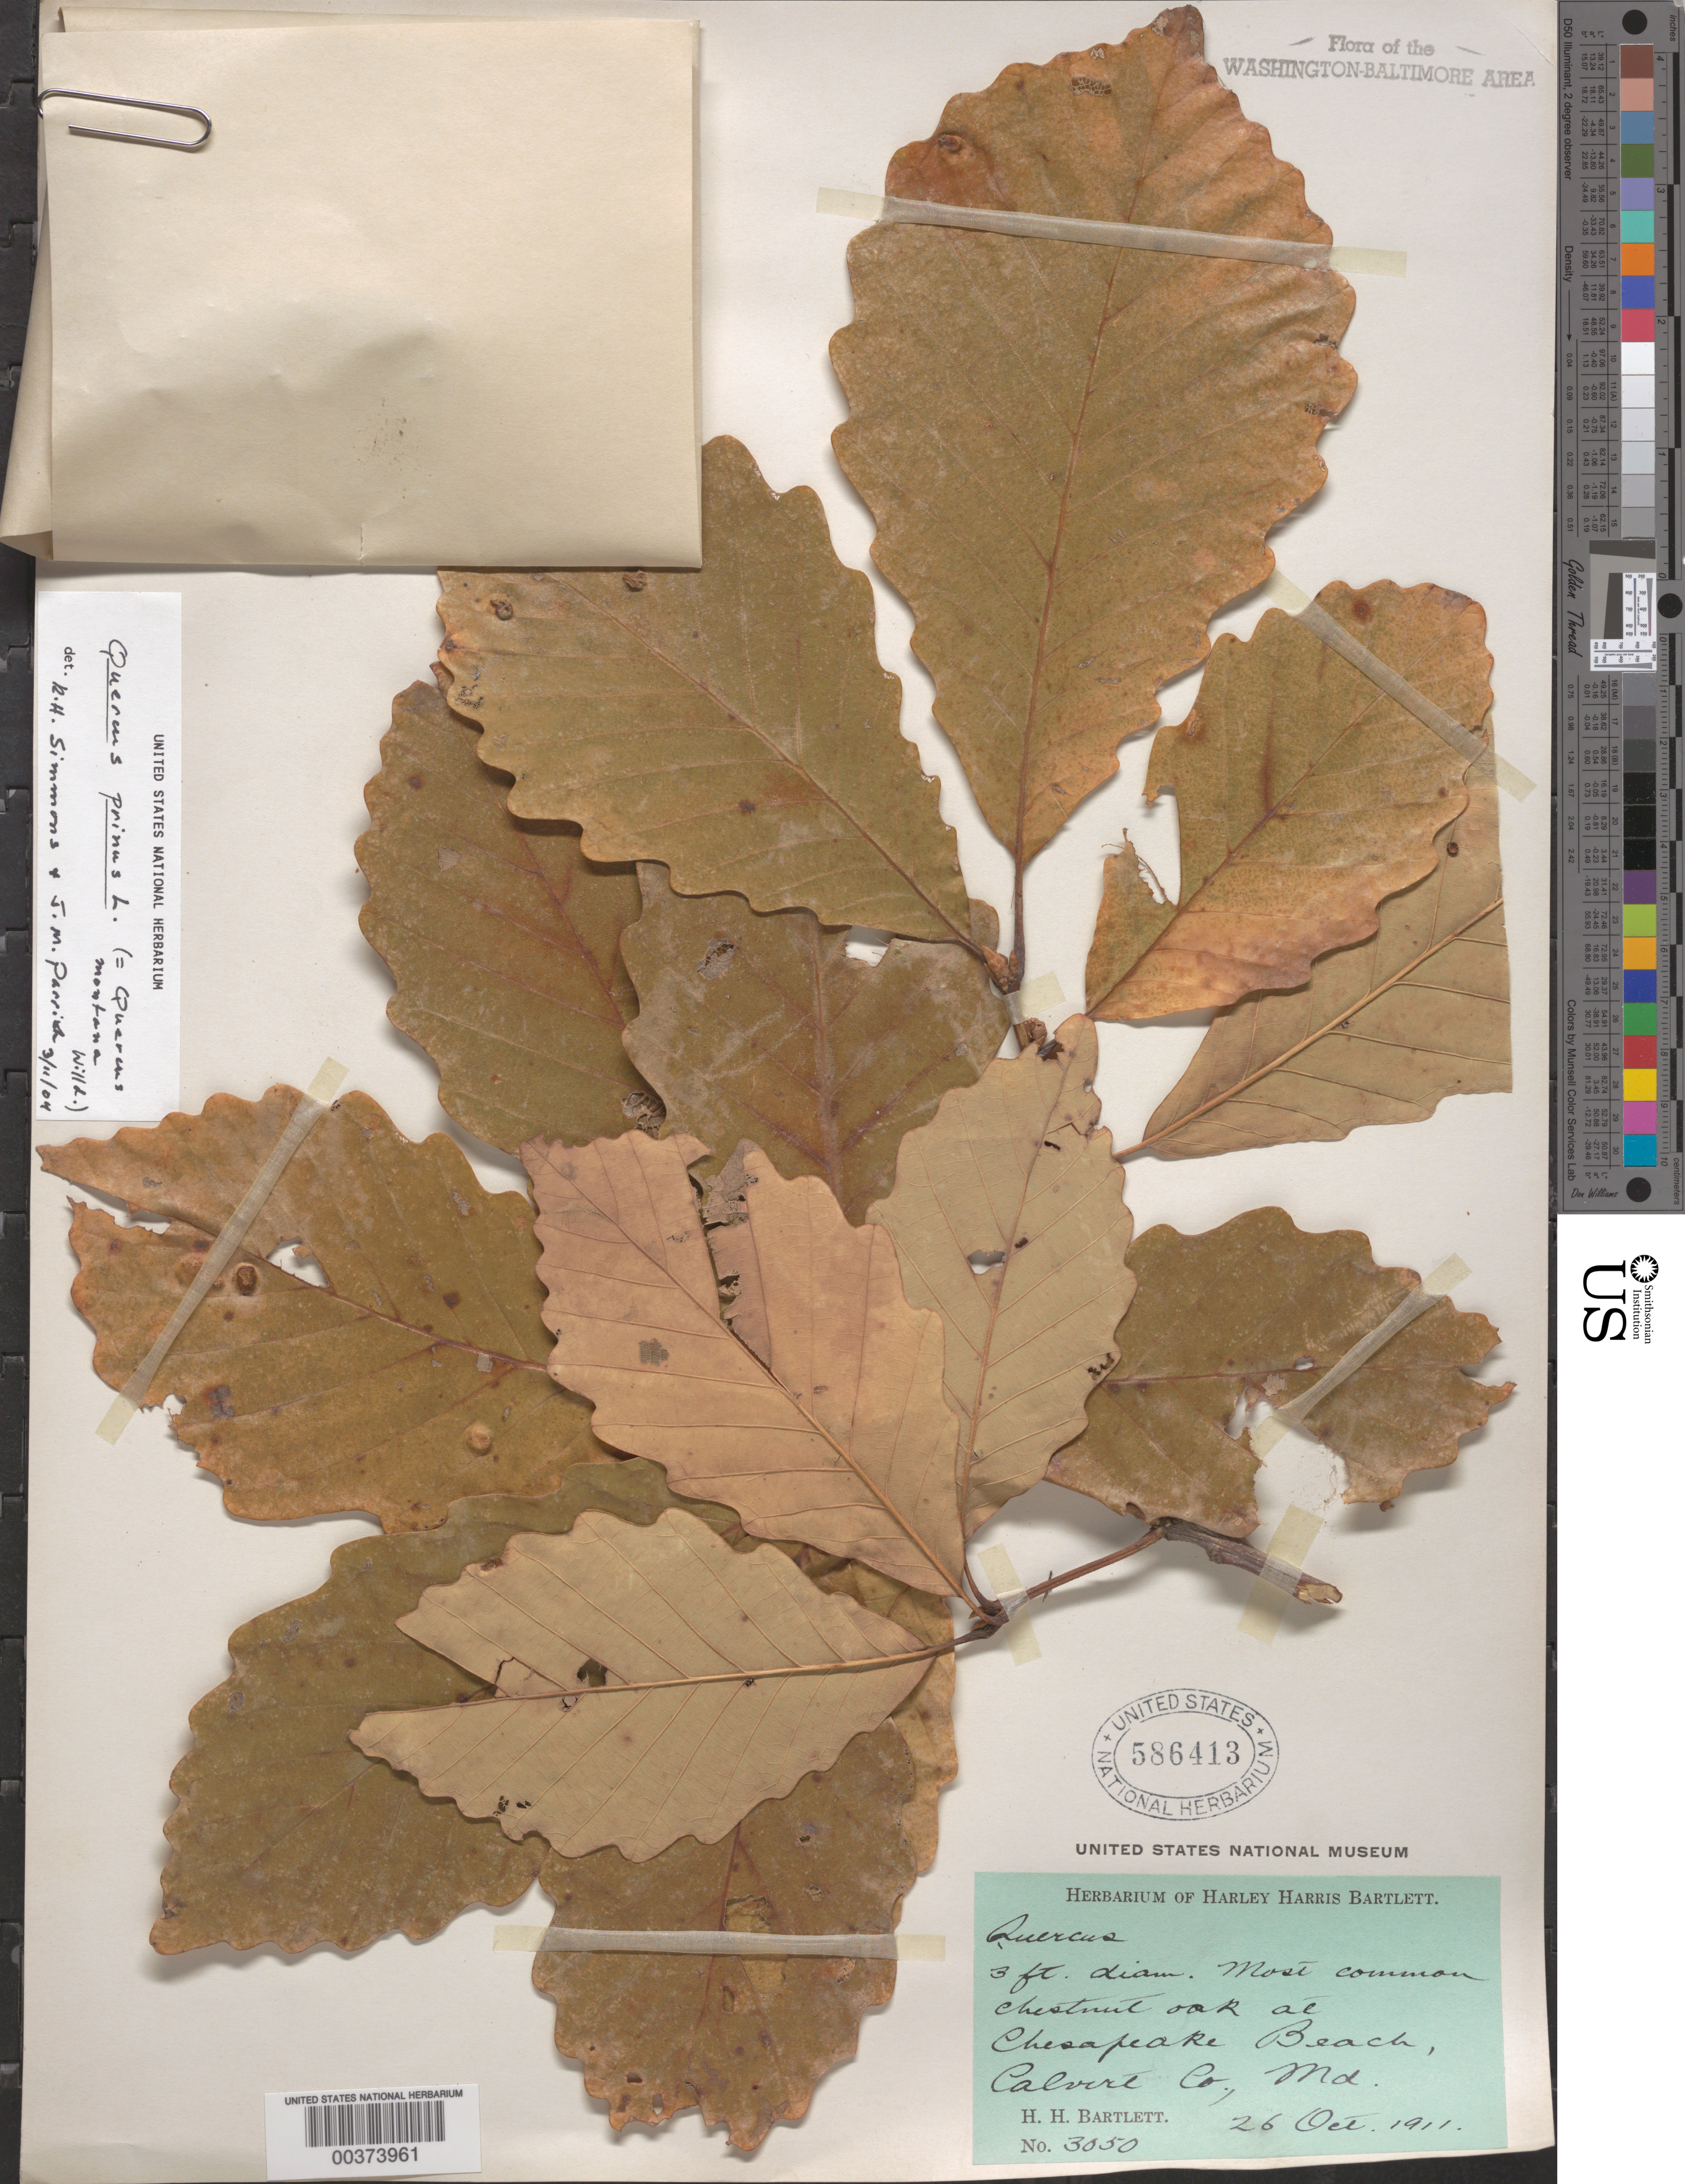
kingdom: Plantae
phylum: Tracheophyta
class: Magnoliopsida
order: Fagales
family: Fagaceae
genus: Quercus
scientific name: Quercus montana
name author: Willd.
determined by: Simmons, R. H., (UNITED STATES)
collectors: H. H. Bartlett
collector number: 3050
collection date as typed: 26 Oct 1911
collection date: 1911-10-26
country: United States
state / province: Maryland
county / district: Calvert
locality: Chesapeake Beach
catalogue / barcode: US 586413